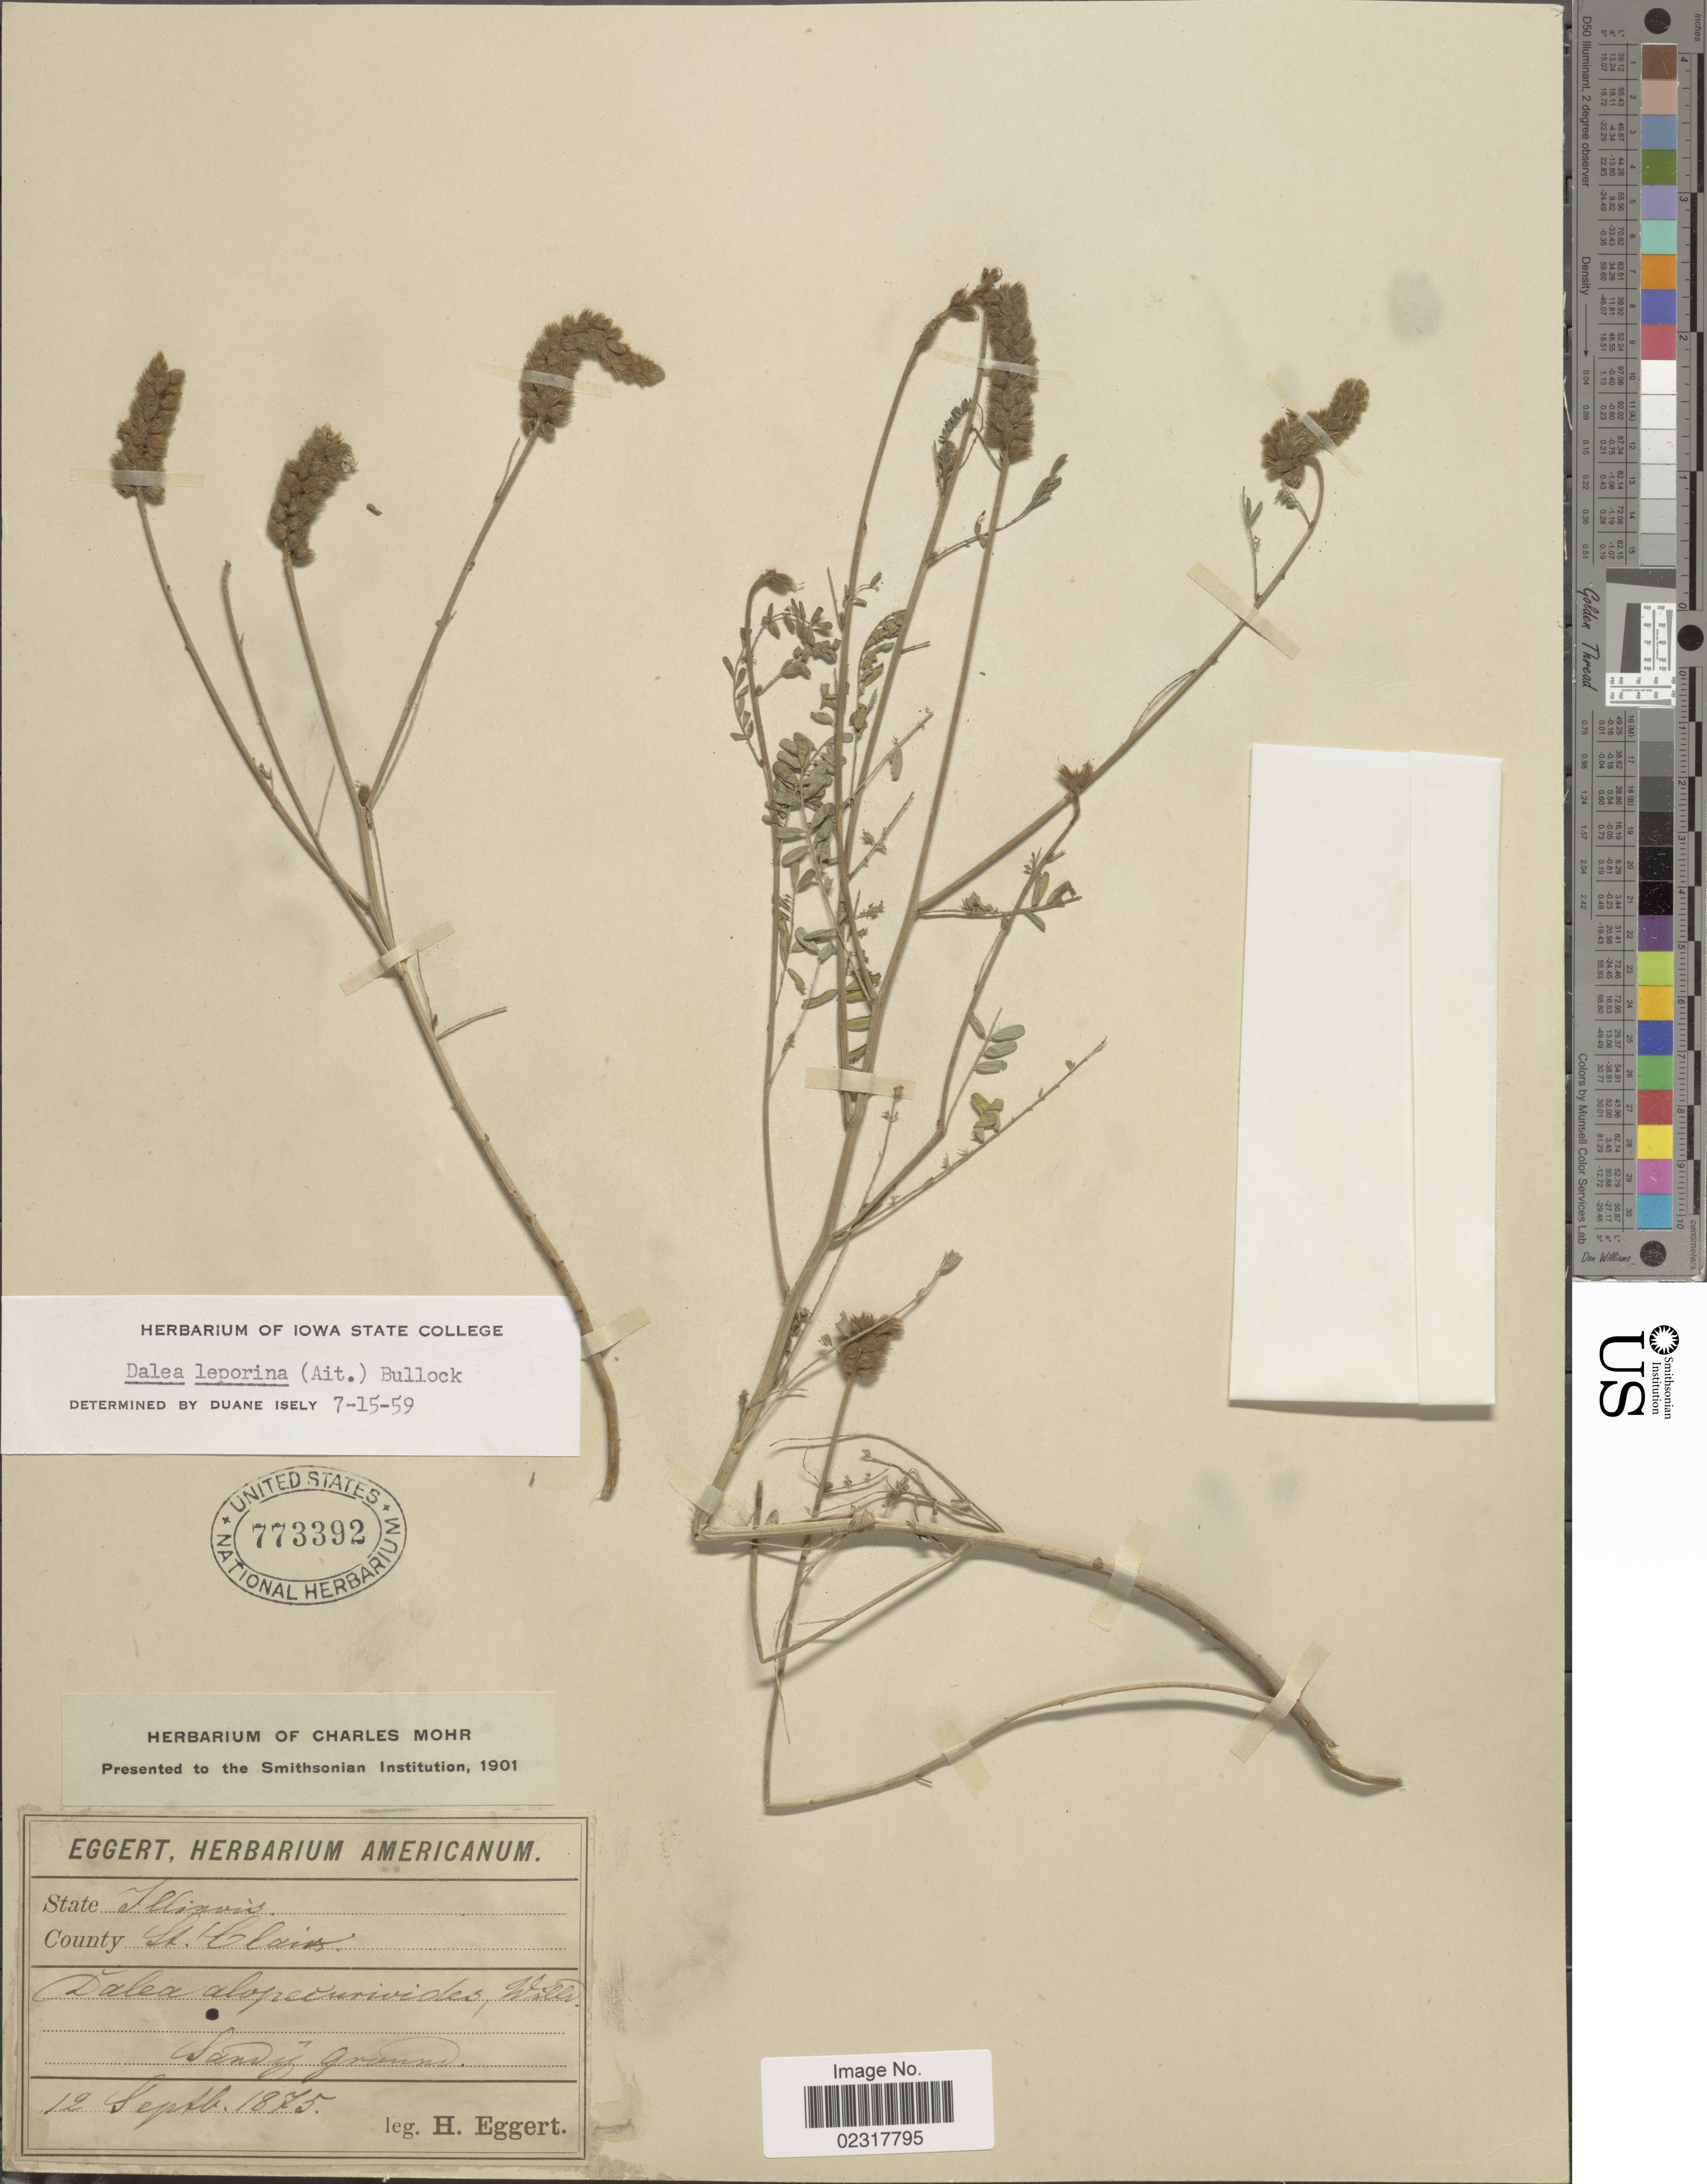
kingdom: Plantae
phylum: Tracheophyta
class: Magnoliopsida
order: Fabales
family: Fabaceae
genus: Dalea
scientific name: Dalea leporina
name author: (Aiton) Bullock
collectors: H. Eggert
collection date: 1875-09-12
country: United States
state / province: Illinois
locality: St. Clair County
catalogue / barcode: US 773392